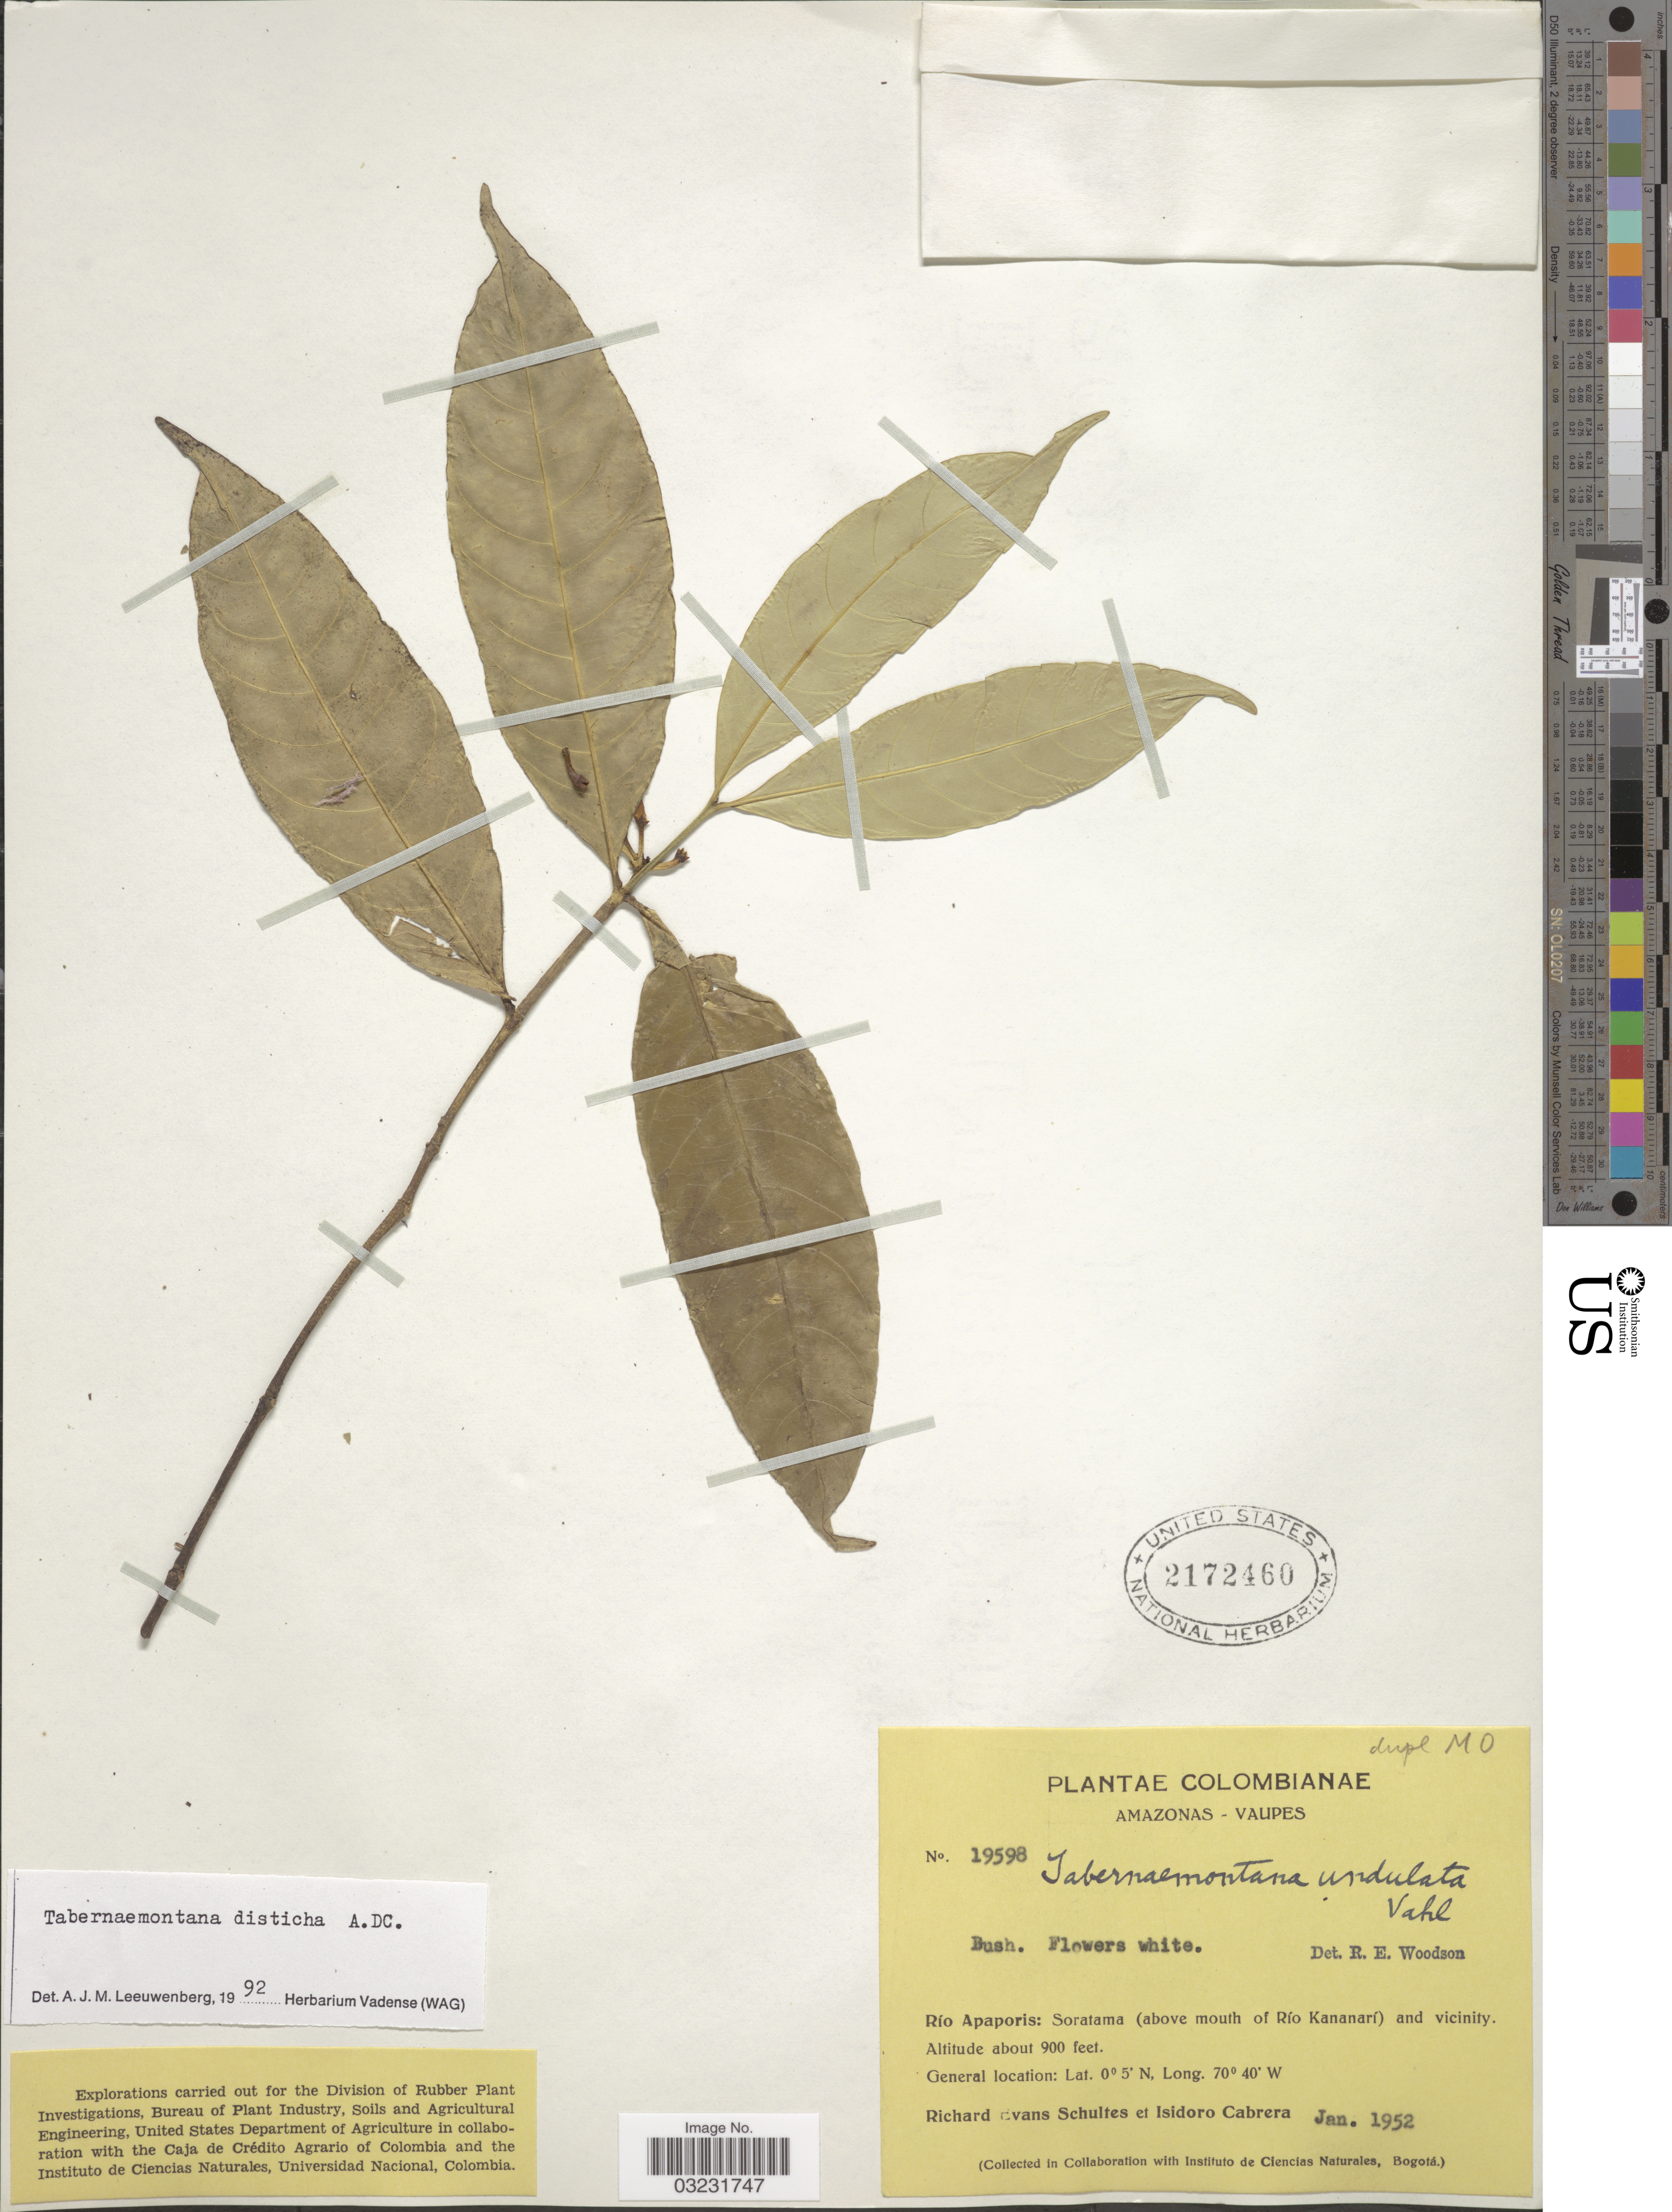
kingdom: Plantae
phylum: Tracheophyta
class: Magnoliopsida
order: Gentianales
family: Apocynaceae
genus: Tabernaemontana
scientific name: Tabernaemontana disticha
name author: A. DC.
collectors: R. E. Schultes & I. Cabrera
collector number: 19598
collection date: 1952-01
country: Colombia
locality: Colombianae. Amazonas - Vaupes. Río Apaporis: Soratama (above mouth of Río Kananarí) and vicinity.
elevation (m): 274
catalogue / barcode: US 2172460